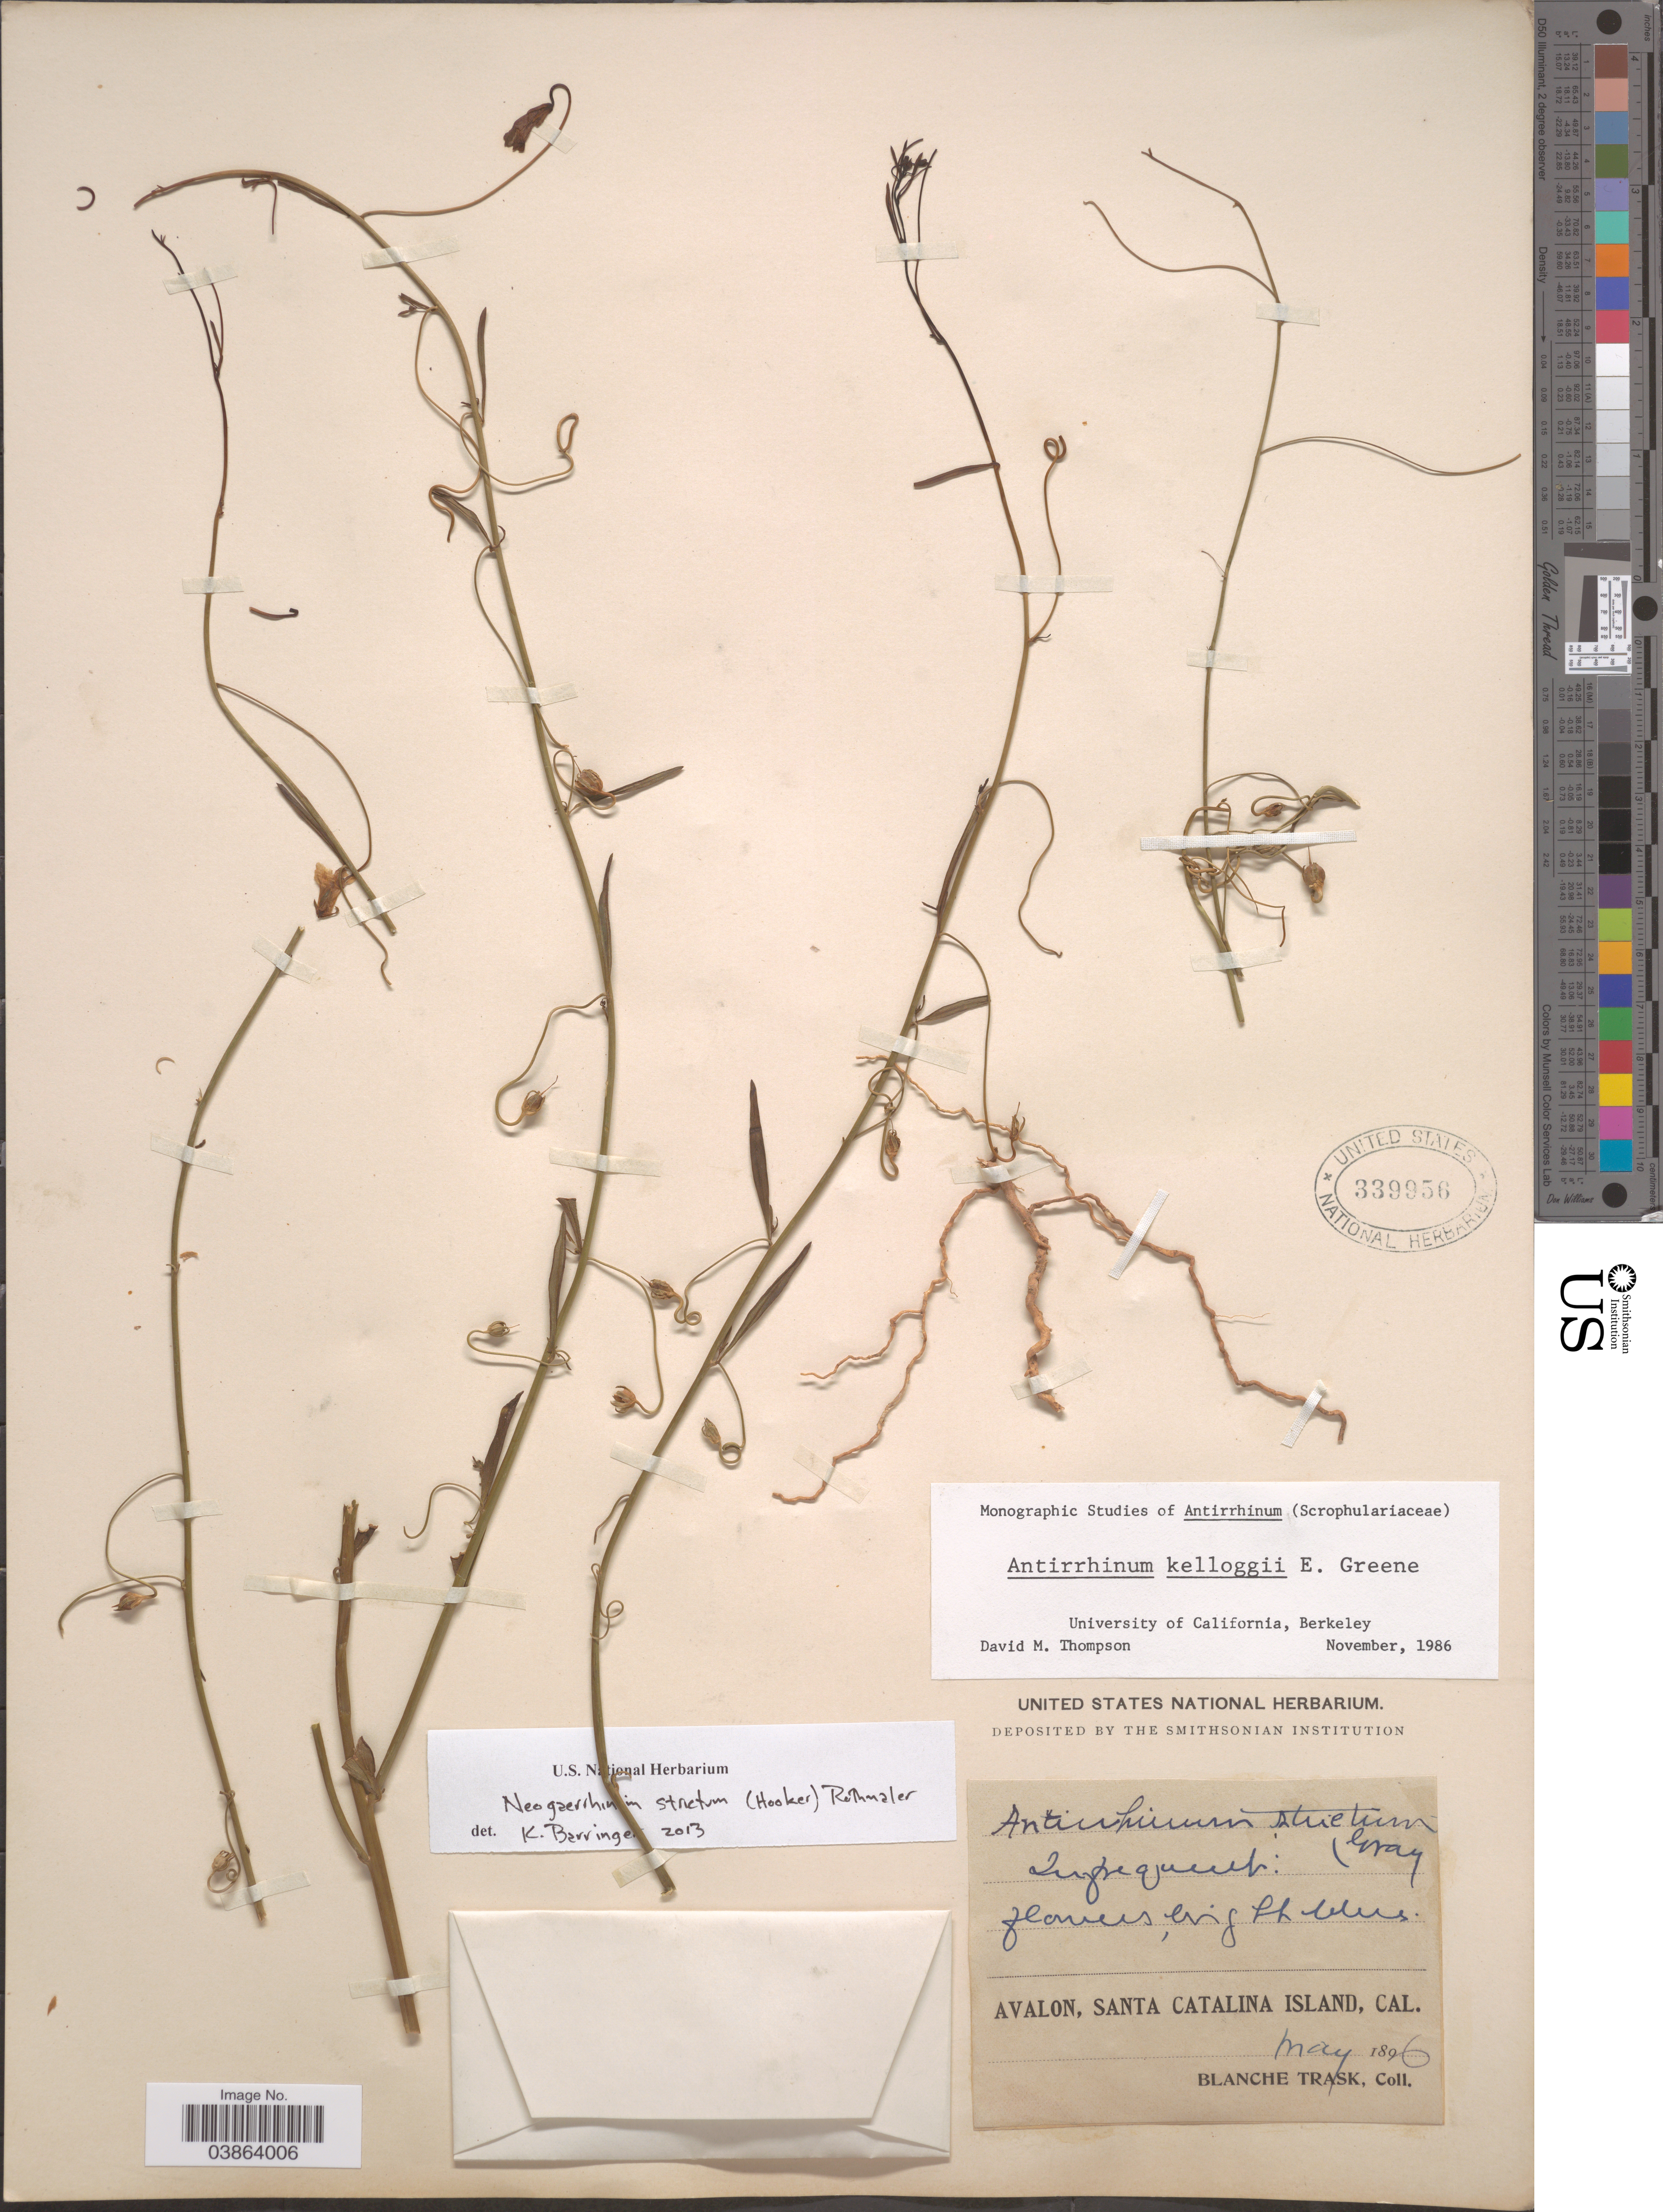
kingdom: Plantae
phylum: Tracheophyta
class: Magnoliopsida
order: Lamiales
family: Plantaginaceae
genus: Neogaerrhinum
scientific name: Neogaerrhinum strictum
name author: (Hook. & Arn.) Rothm.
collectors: B. Trask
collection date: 1896-05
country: United States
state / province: California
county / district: Los Angeles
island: Santa Catalina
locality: Avalon, Santa Catalina Island.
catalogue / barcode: US 339956